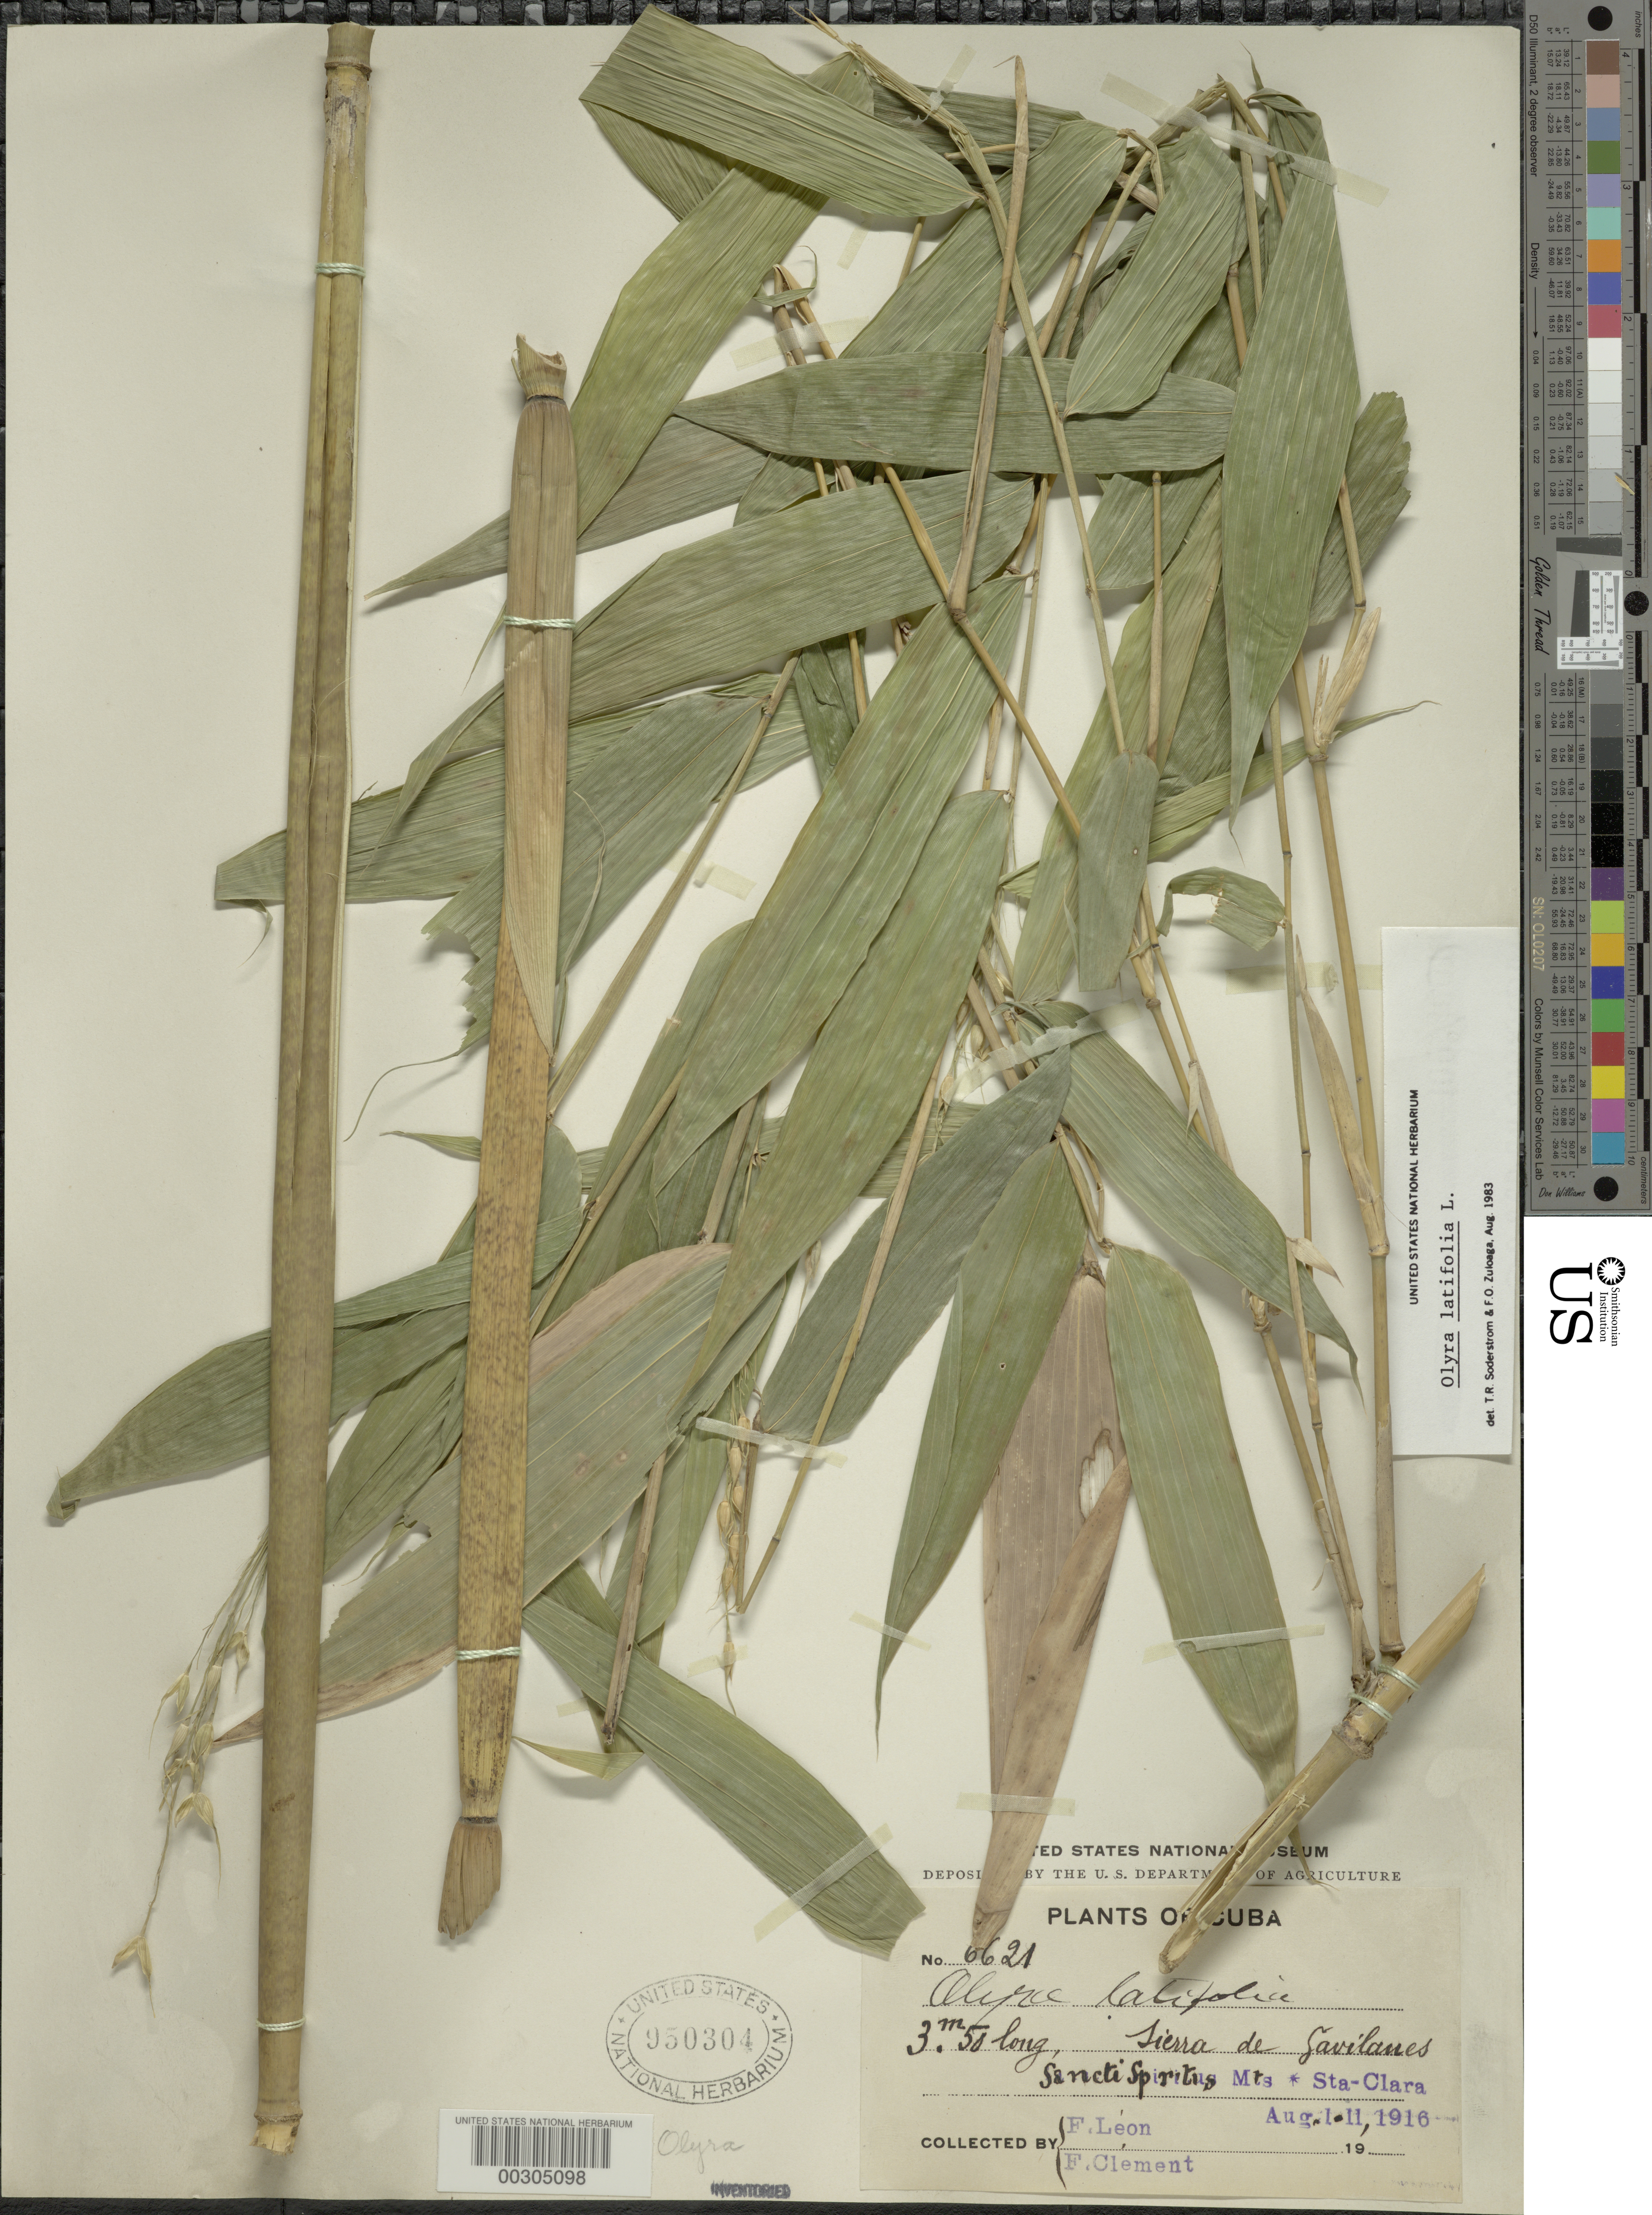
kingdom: Plantae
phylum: Tracheophyta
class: Liliopsida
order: Poales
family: Poaceae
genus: Olyra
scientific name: Olyra latifolia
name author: L.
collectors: Bro. León & Bro. Clemente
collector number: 6621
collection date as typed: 01 Aug 1916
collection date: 1916-08-01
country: Cuba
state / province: Las Villas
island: Greater Antilles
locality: Sancti spiritus mts.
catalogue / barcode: US 950304